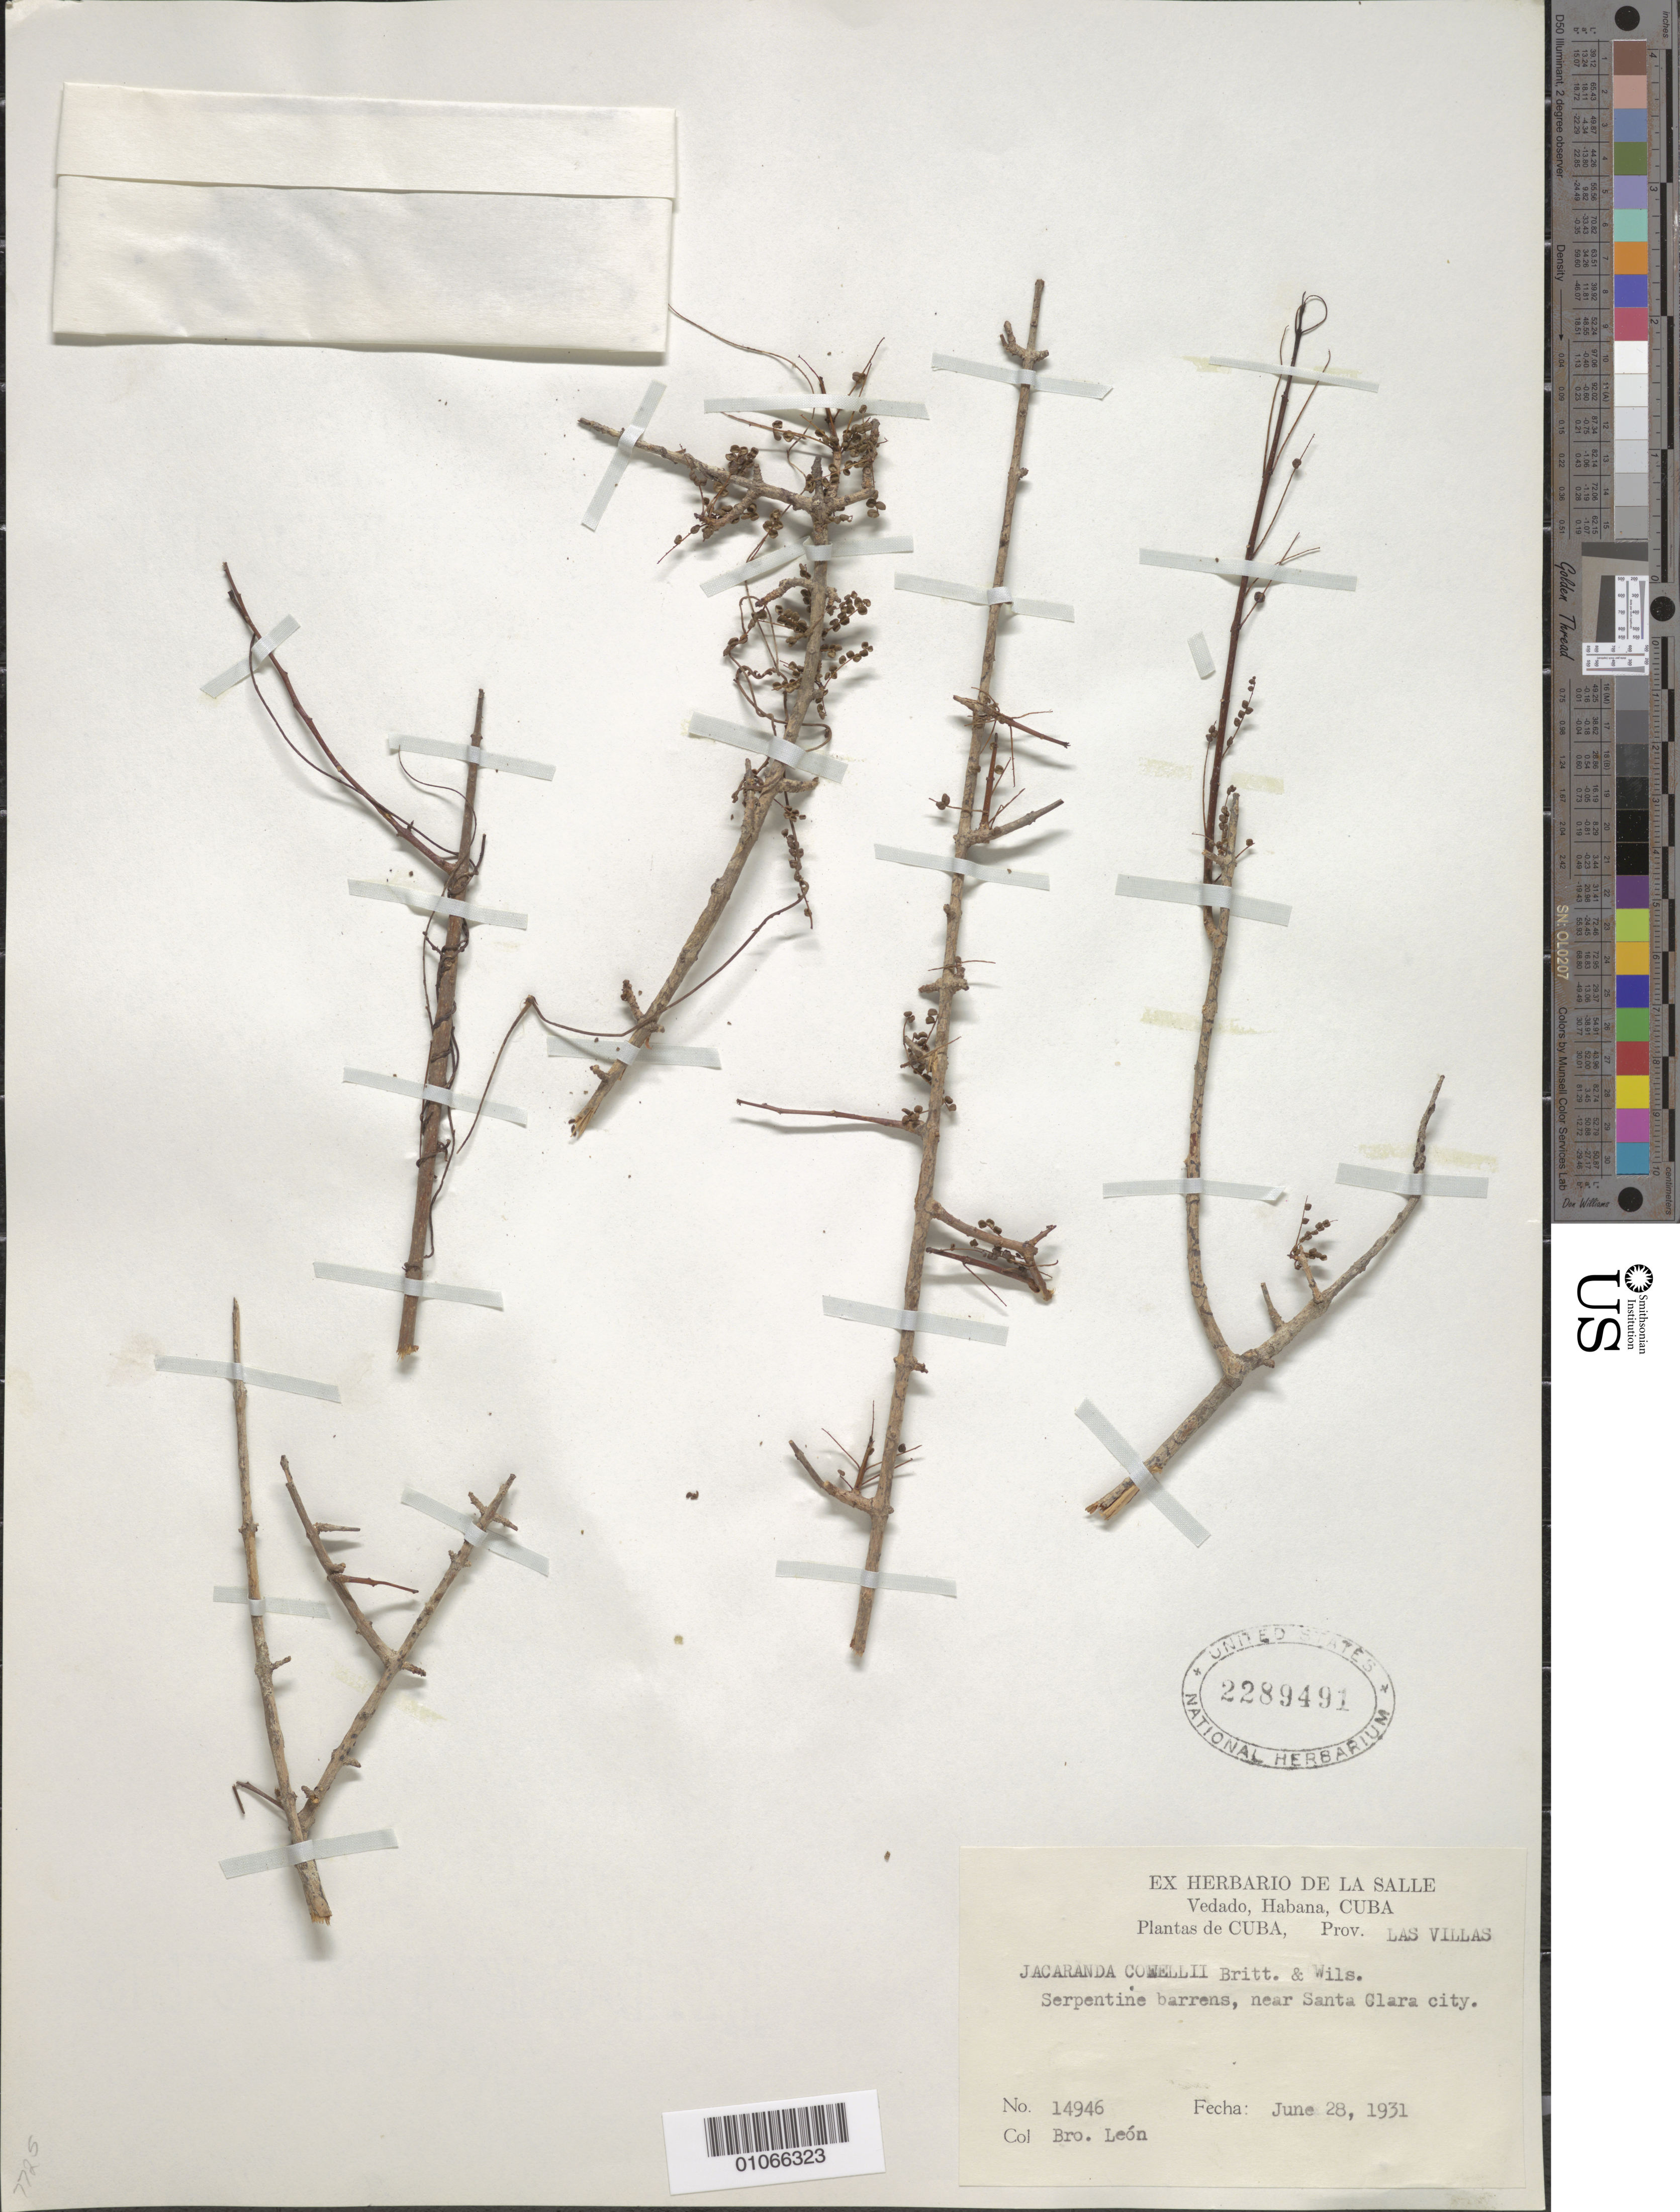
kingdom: Plantae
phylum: Tracheophyta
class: Magnoliopsida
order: Lamiales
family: Bignoniaceae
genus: Jacaranda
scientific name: Jacaranda cowellii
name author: Britton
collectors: Bro. León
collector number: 14946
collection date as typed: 28 Jun 1931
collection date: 1931-06-28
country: Cuba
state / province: Las Villas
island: Cuba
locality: Serpentine barrens, near Santa Clara city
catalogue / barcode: US 2289491